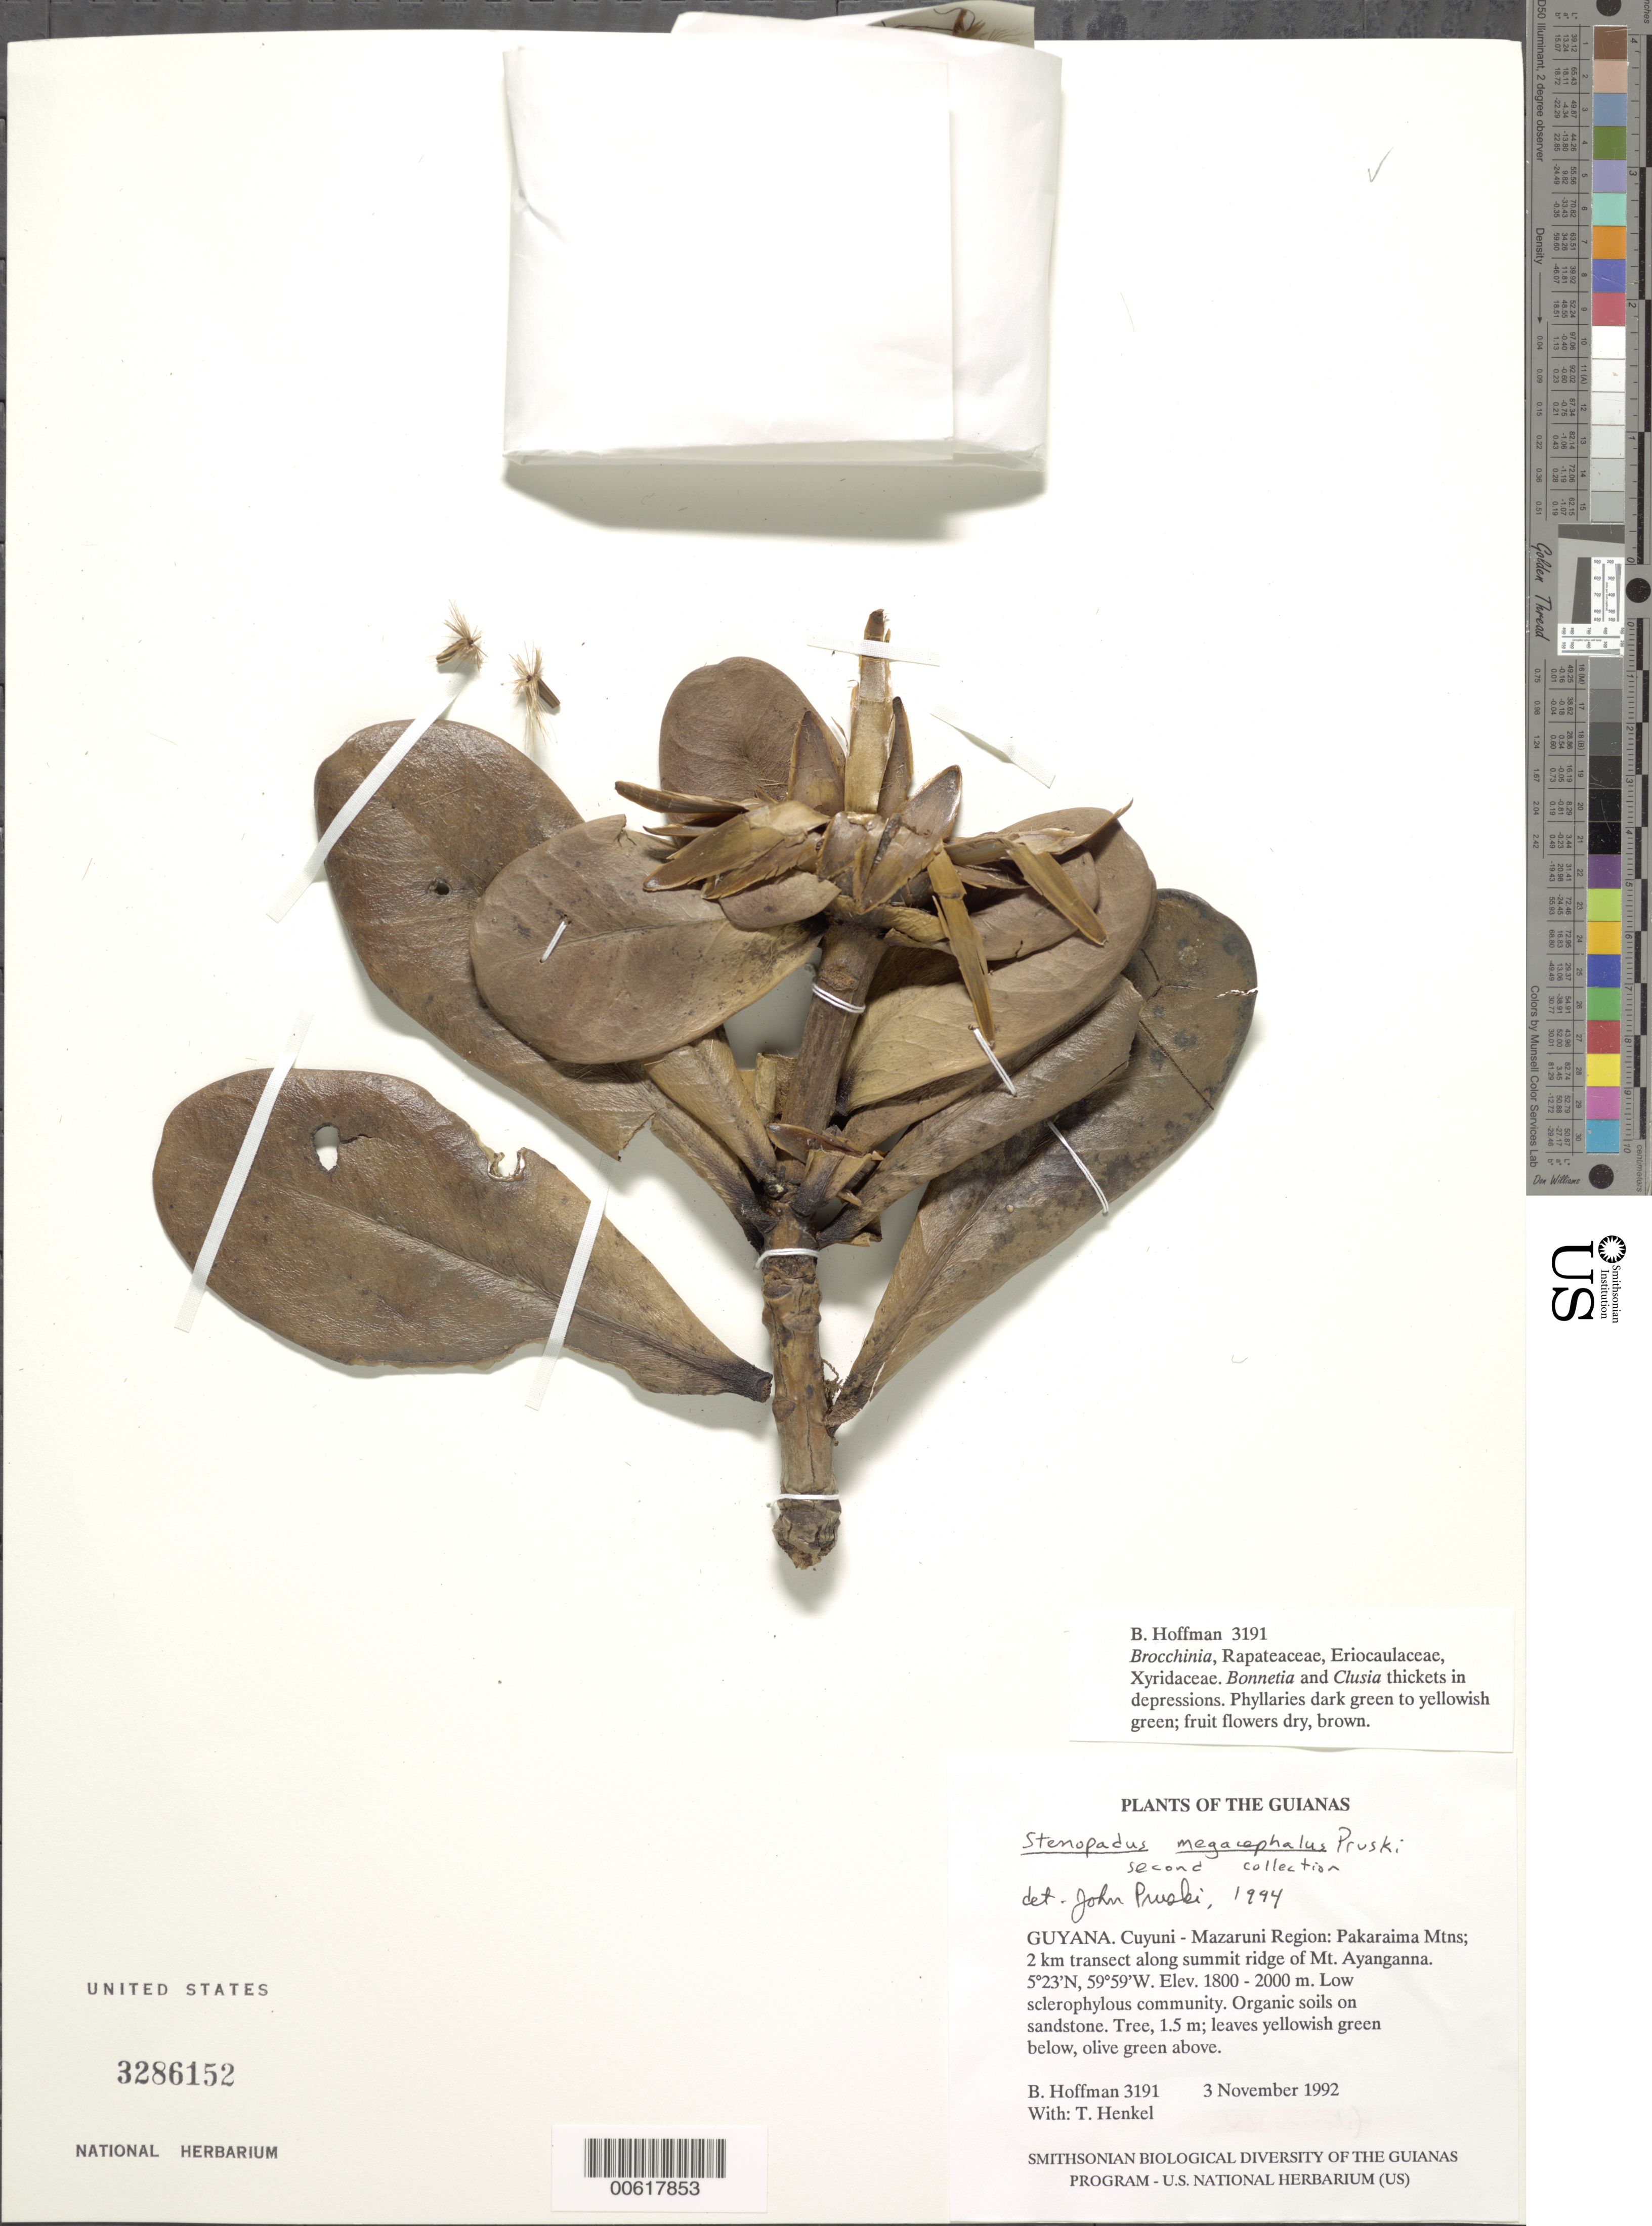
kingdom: Plantae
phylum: Tracheophyta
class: Magnoliopsida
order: Asterales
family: Asteraceae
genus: Stenopadus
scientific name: Stenopadus megacephalus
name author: Pruski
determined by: Pruski, J. F.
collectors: B. Hoffman & T. Henkel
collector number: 3191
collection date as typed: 3 November 1992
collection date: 1992-11-03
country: Guyana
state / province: Cuyuni-Mazaruni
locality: Pakaraima Mountains; 2 km transect along summit ridge of Mt. Ayanganna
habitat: Low sclerophylous community. Organic soils on sandstone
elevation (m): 1800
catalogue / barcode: US 3286152